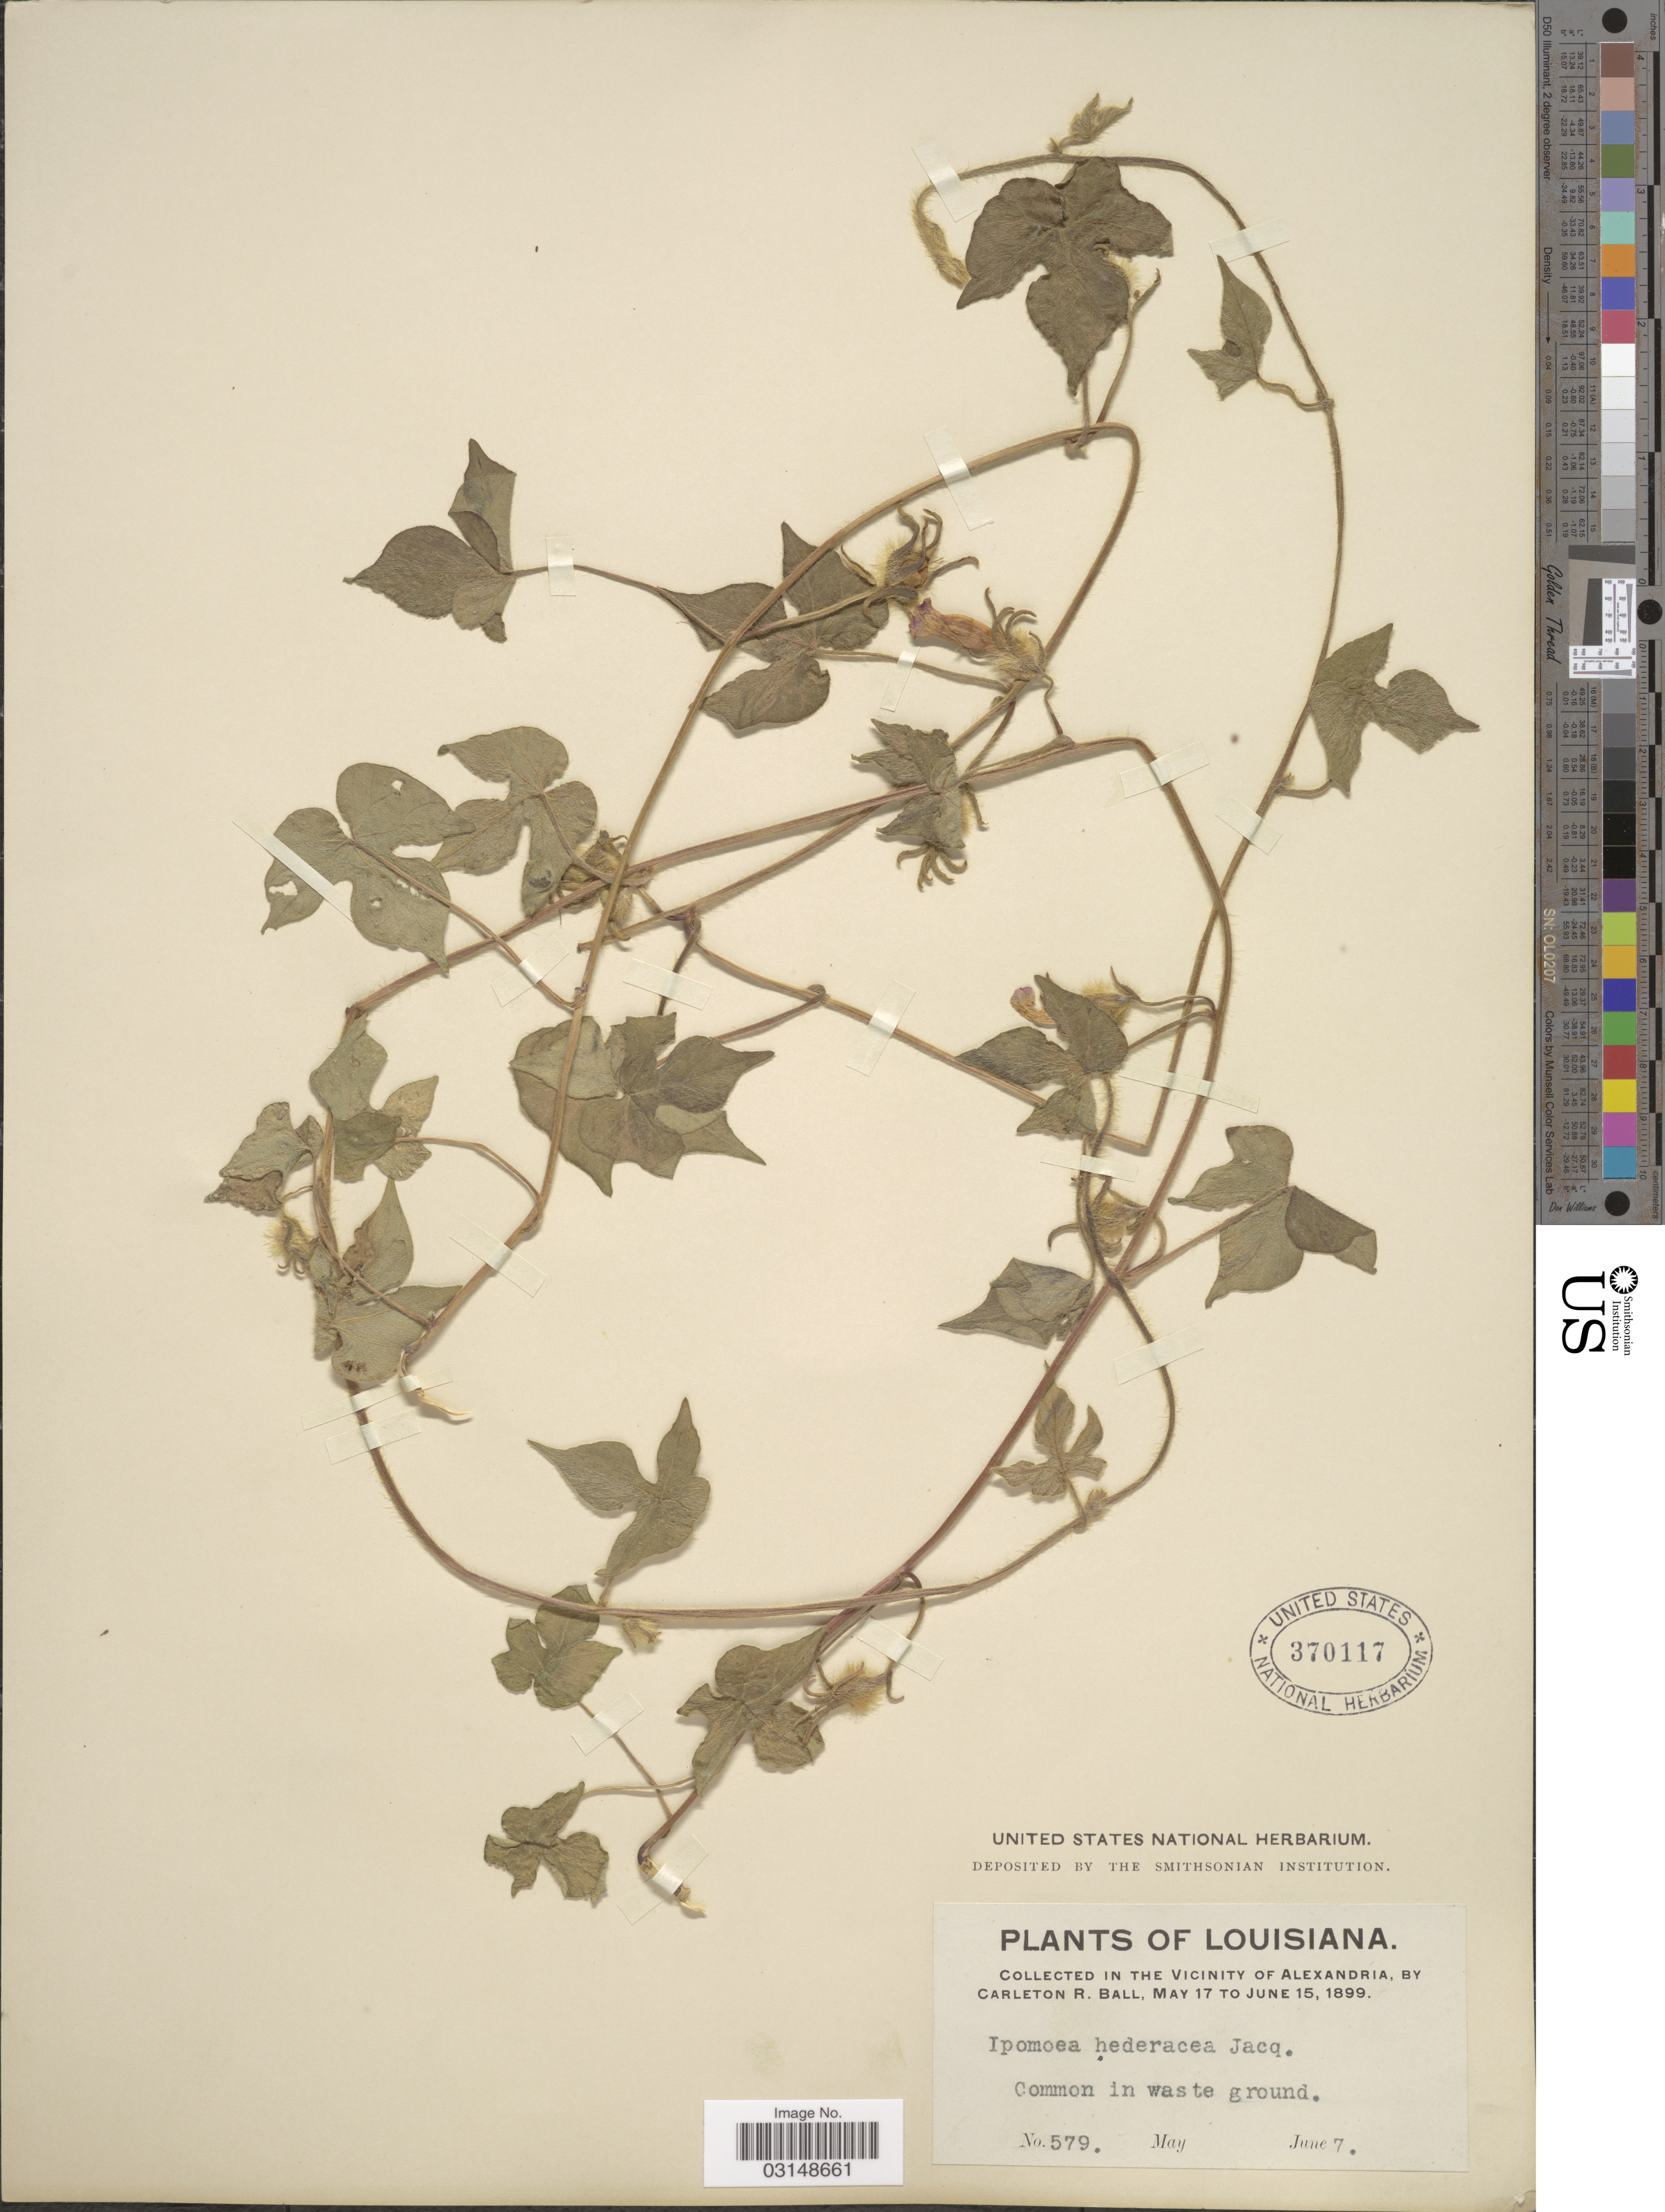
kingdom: Plantae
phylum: Tracheophyta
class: Magnoliopsida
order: Solanales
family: Convolvulaceae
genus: Ipomoea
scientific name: Ipomoea hederacea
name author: Jacq.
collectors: C. R. Ball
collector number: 579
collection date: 1899-06-07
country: United States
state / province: Louisiana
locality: In The Vicinity of Alexandria.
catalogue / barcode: US 370117